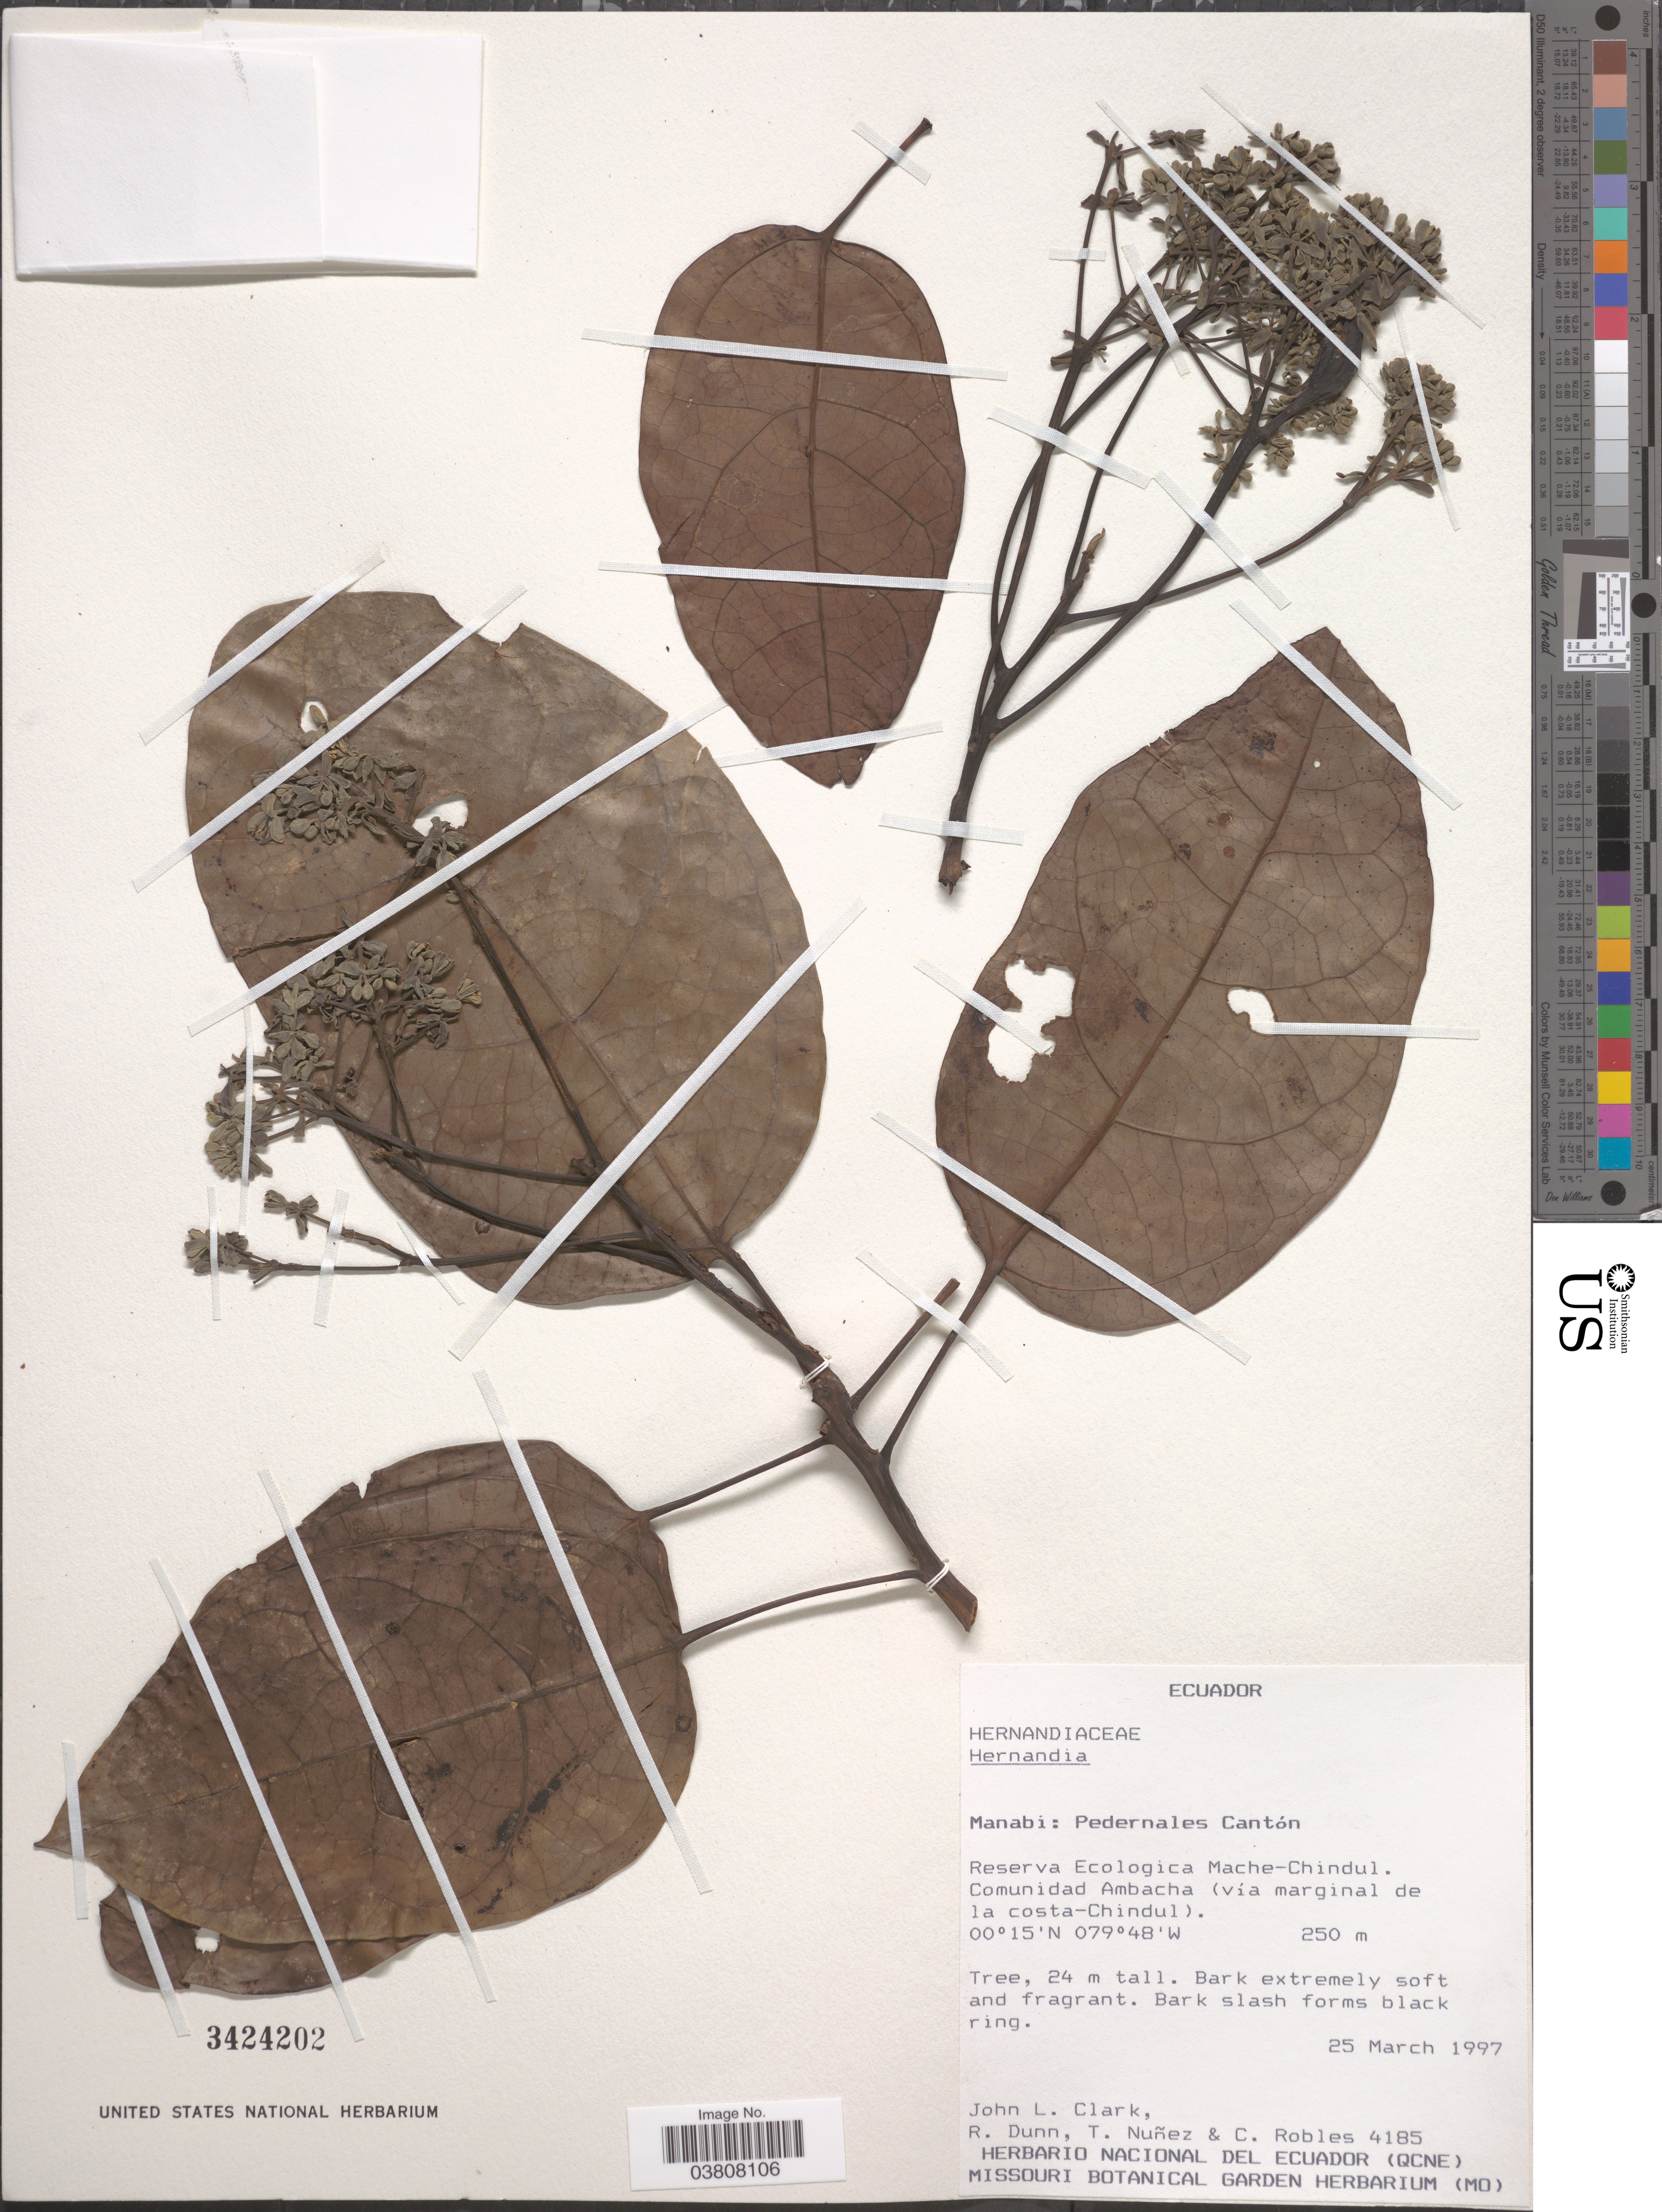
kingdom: Plantae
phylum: Tracheophyta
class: Magnoliopsida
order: Laurales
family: Hernandiaceae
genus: Hernandia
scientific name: Hernandia sp.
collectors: J. L. Clark, R. Dunn, T. Núñez & C. Robles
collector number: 4185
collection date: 1997-03-25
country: Ecuador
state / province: Manabí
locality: Pedernales Cantón. Reserva Ecologica Mache-Chindul. Comunidad Ambacha (vía marginal de costa-Chindul).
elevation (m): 250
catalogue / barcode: US 3424202